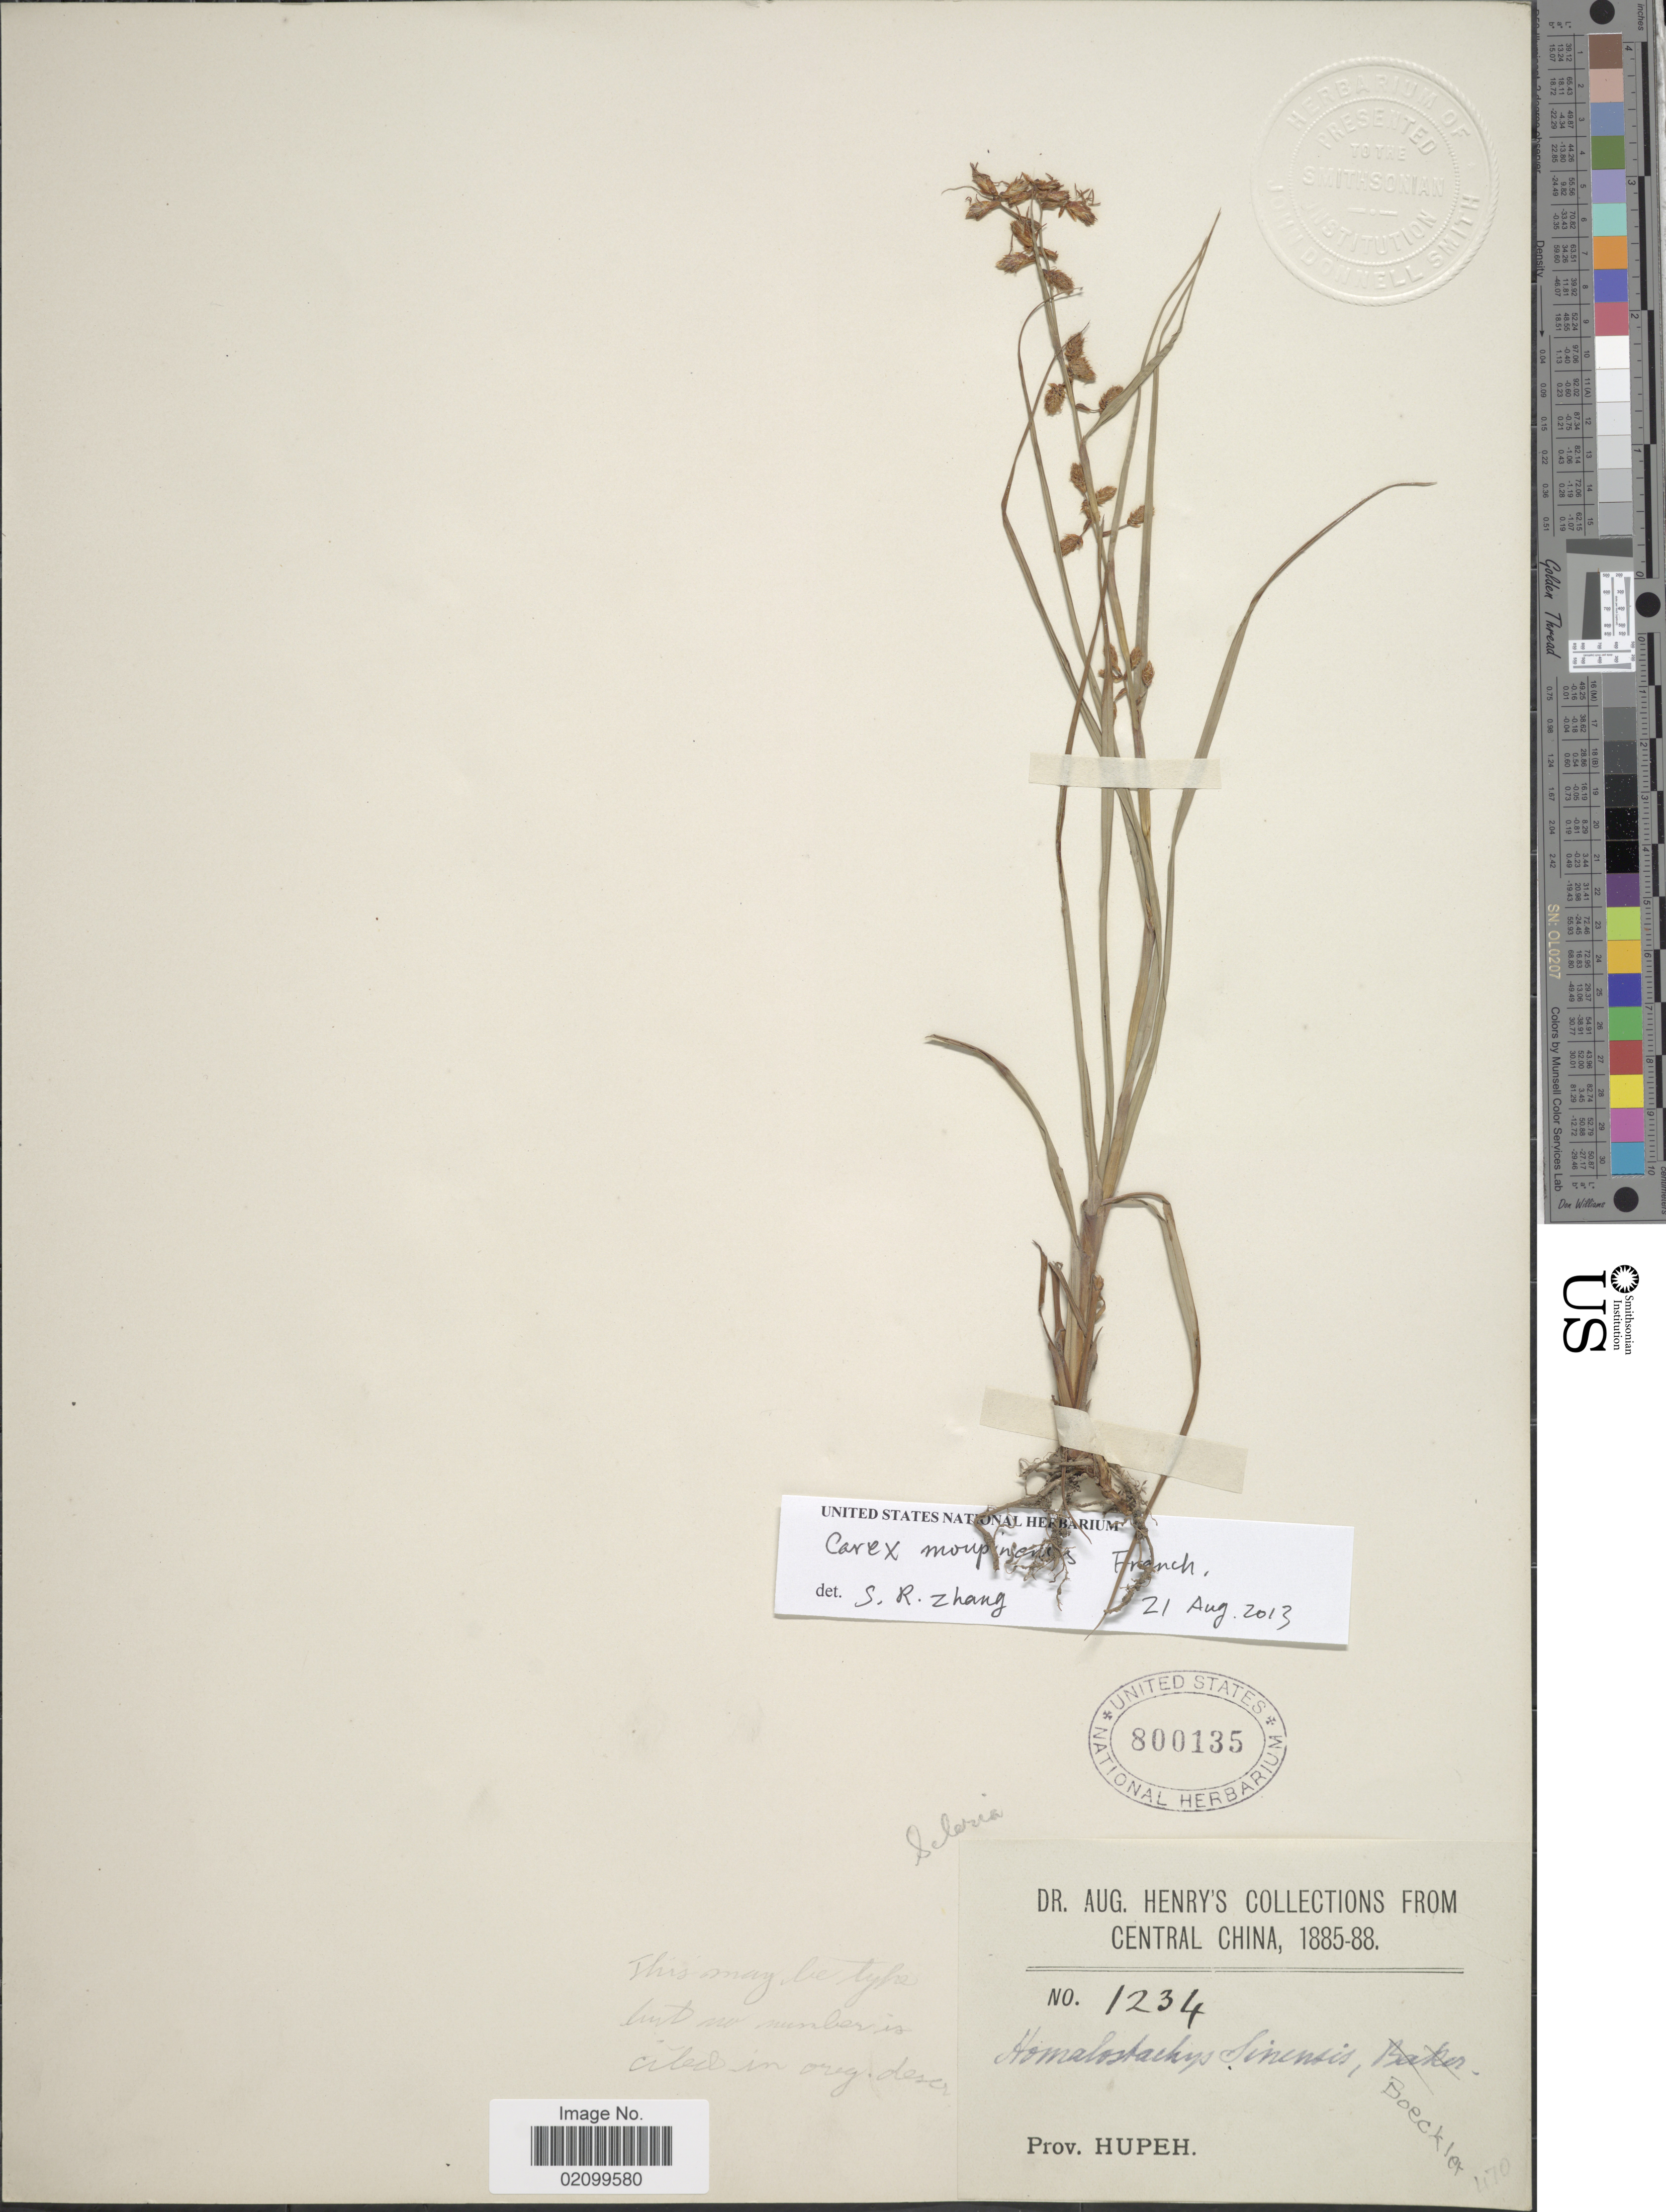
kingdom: Plantae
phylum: Tracheophyta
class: Liliopsida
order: Poales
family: Cyperaceae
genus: Carex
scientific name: Carex moupinensis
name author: Franch.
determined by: Zhang, S. R.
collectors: A. Henry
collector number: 1234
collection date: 1885/1888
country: China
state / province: Hubei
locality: Prov. Hupeh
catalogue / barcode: US 800135